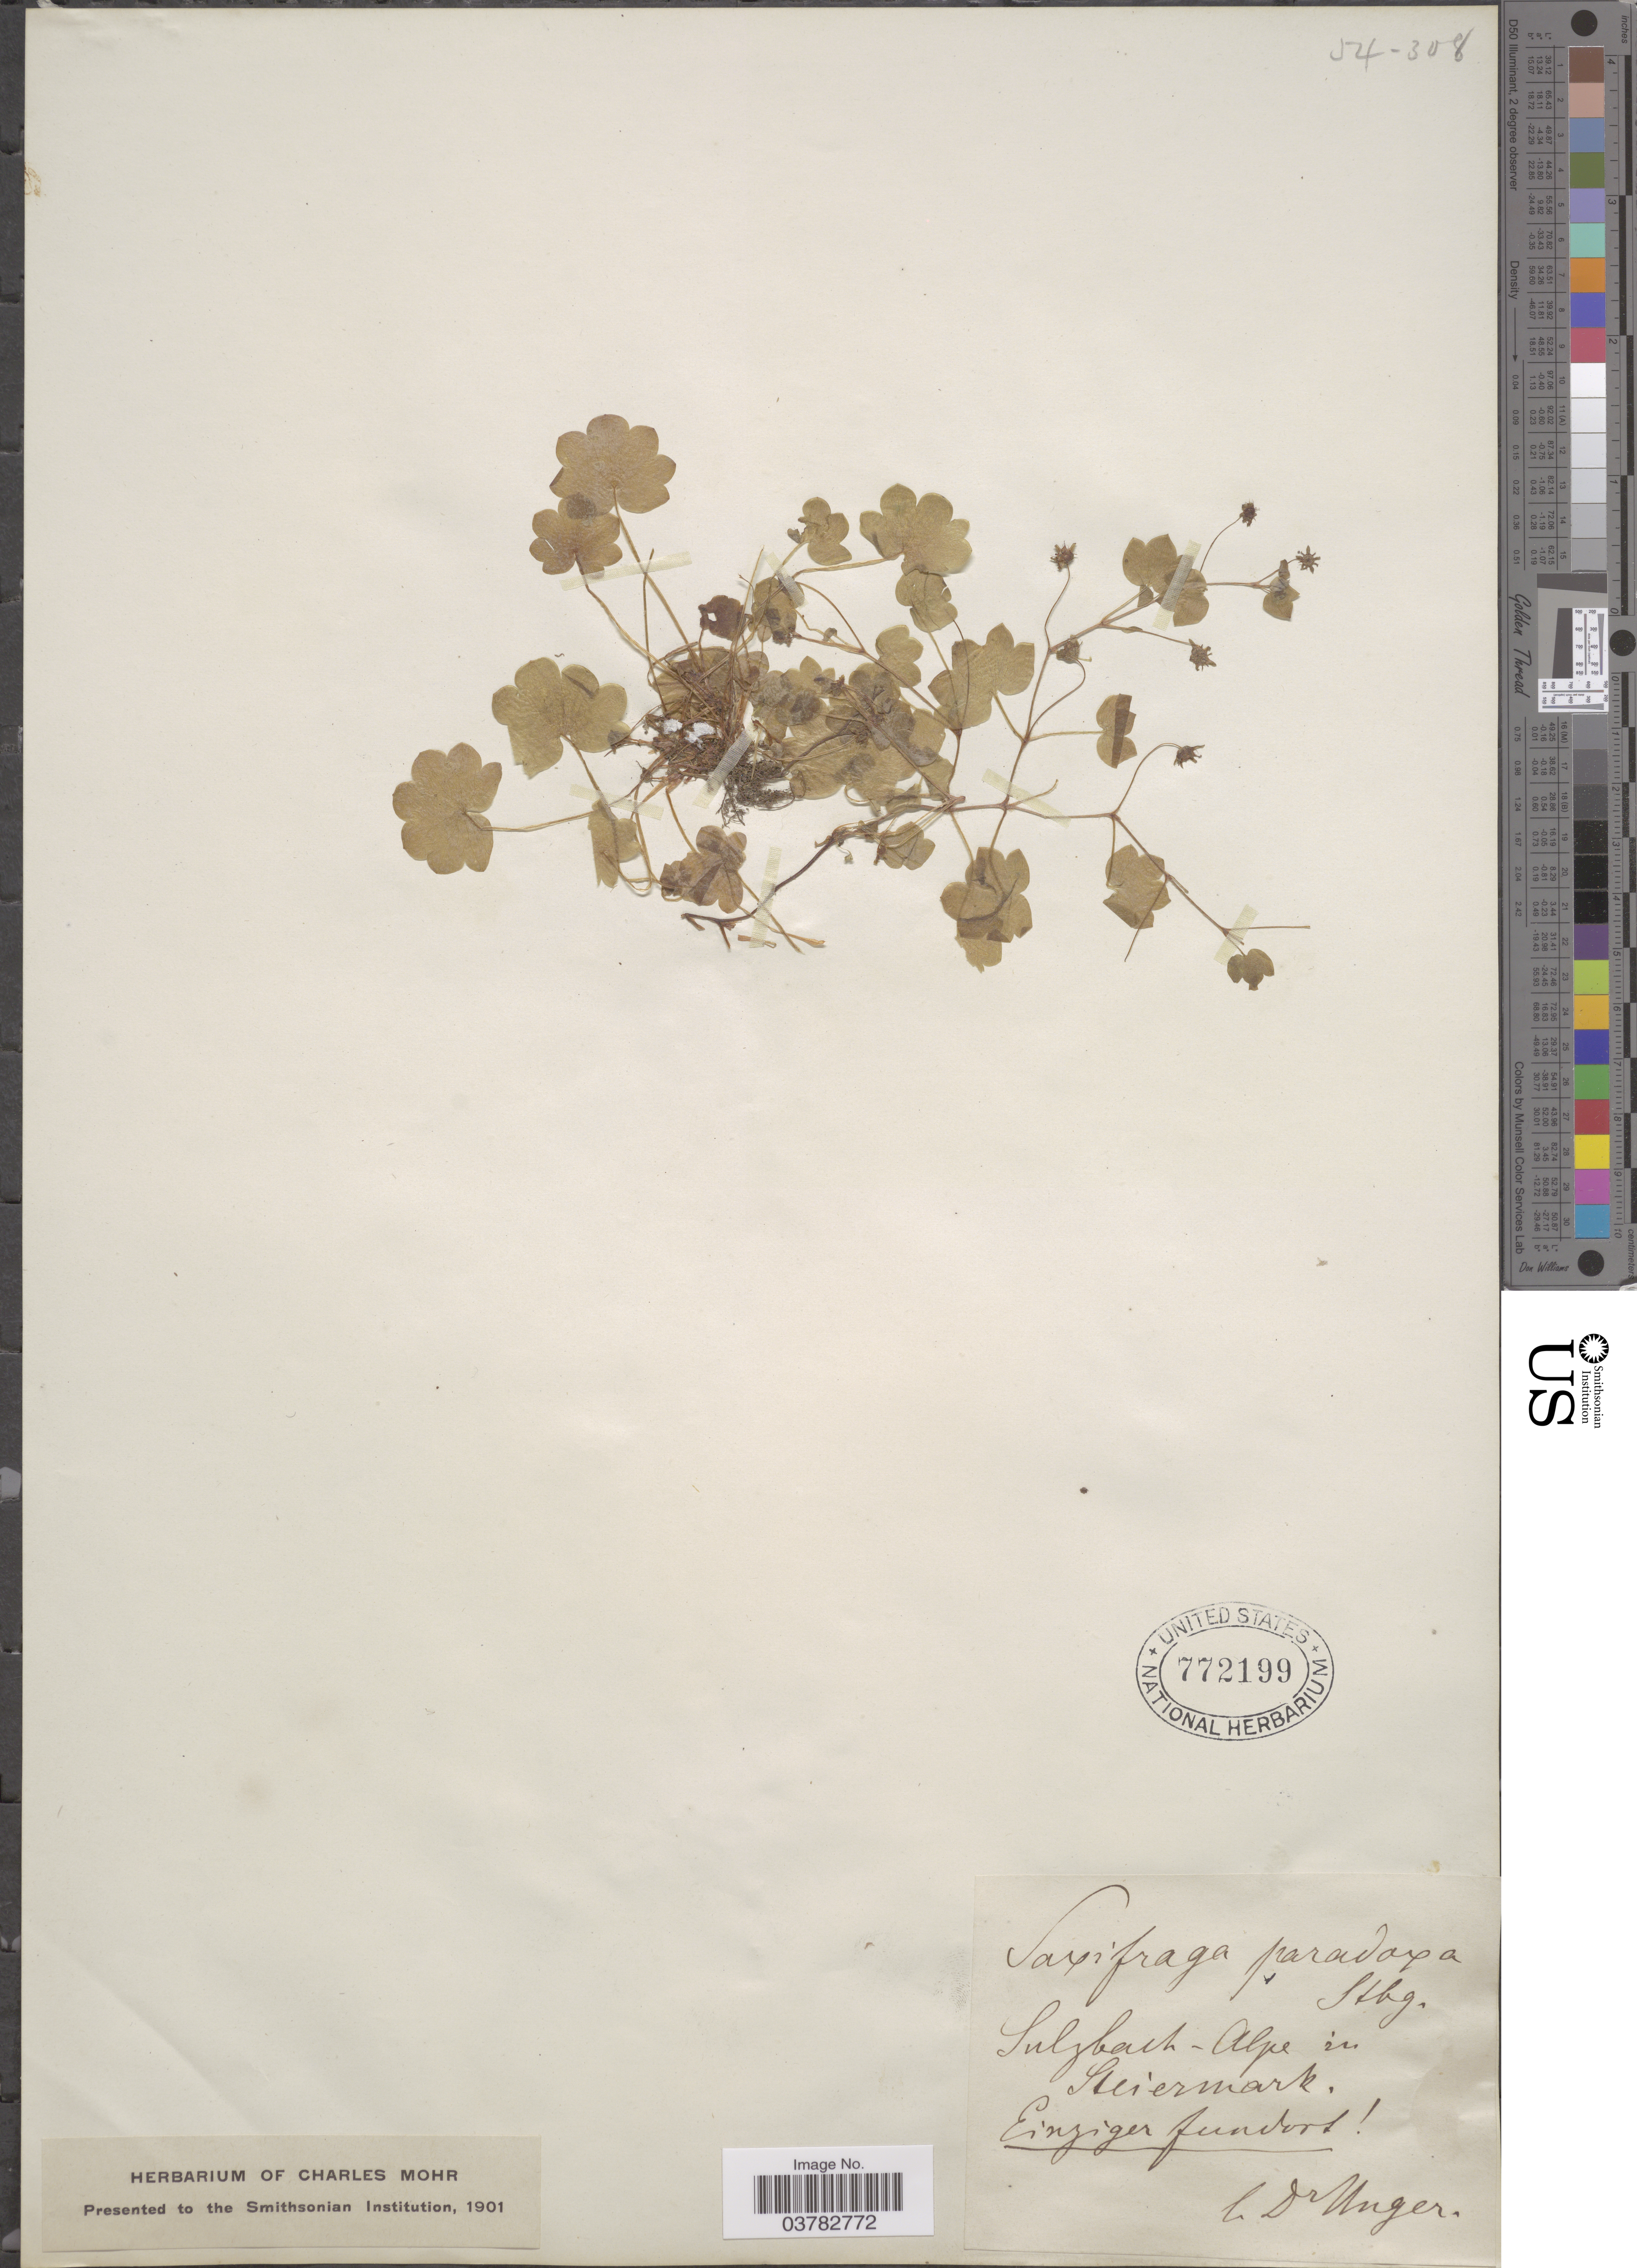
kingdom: Plantae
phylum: Tracheophyta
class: Magnoliopsida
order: Saxifragales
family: Saxifragaceae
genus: Saxifraga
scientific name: Saxifraga paradoxa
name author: Sternb.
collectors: Unger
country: Austria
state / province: Steiermark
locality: Sulzbach- Alpe in Steiermark. Einziger fundort.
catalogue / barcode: US 772199